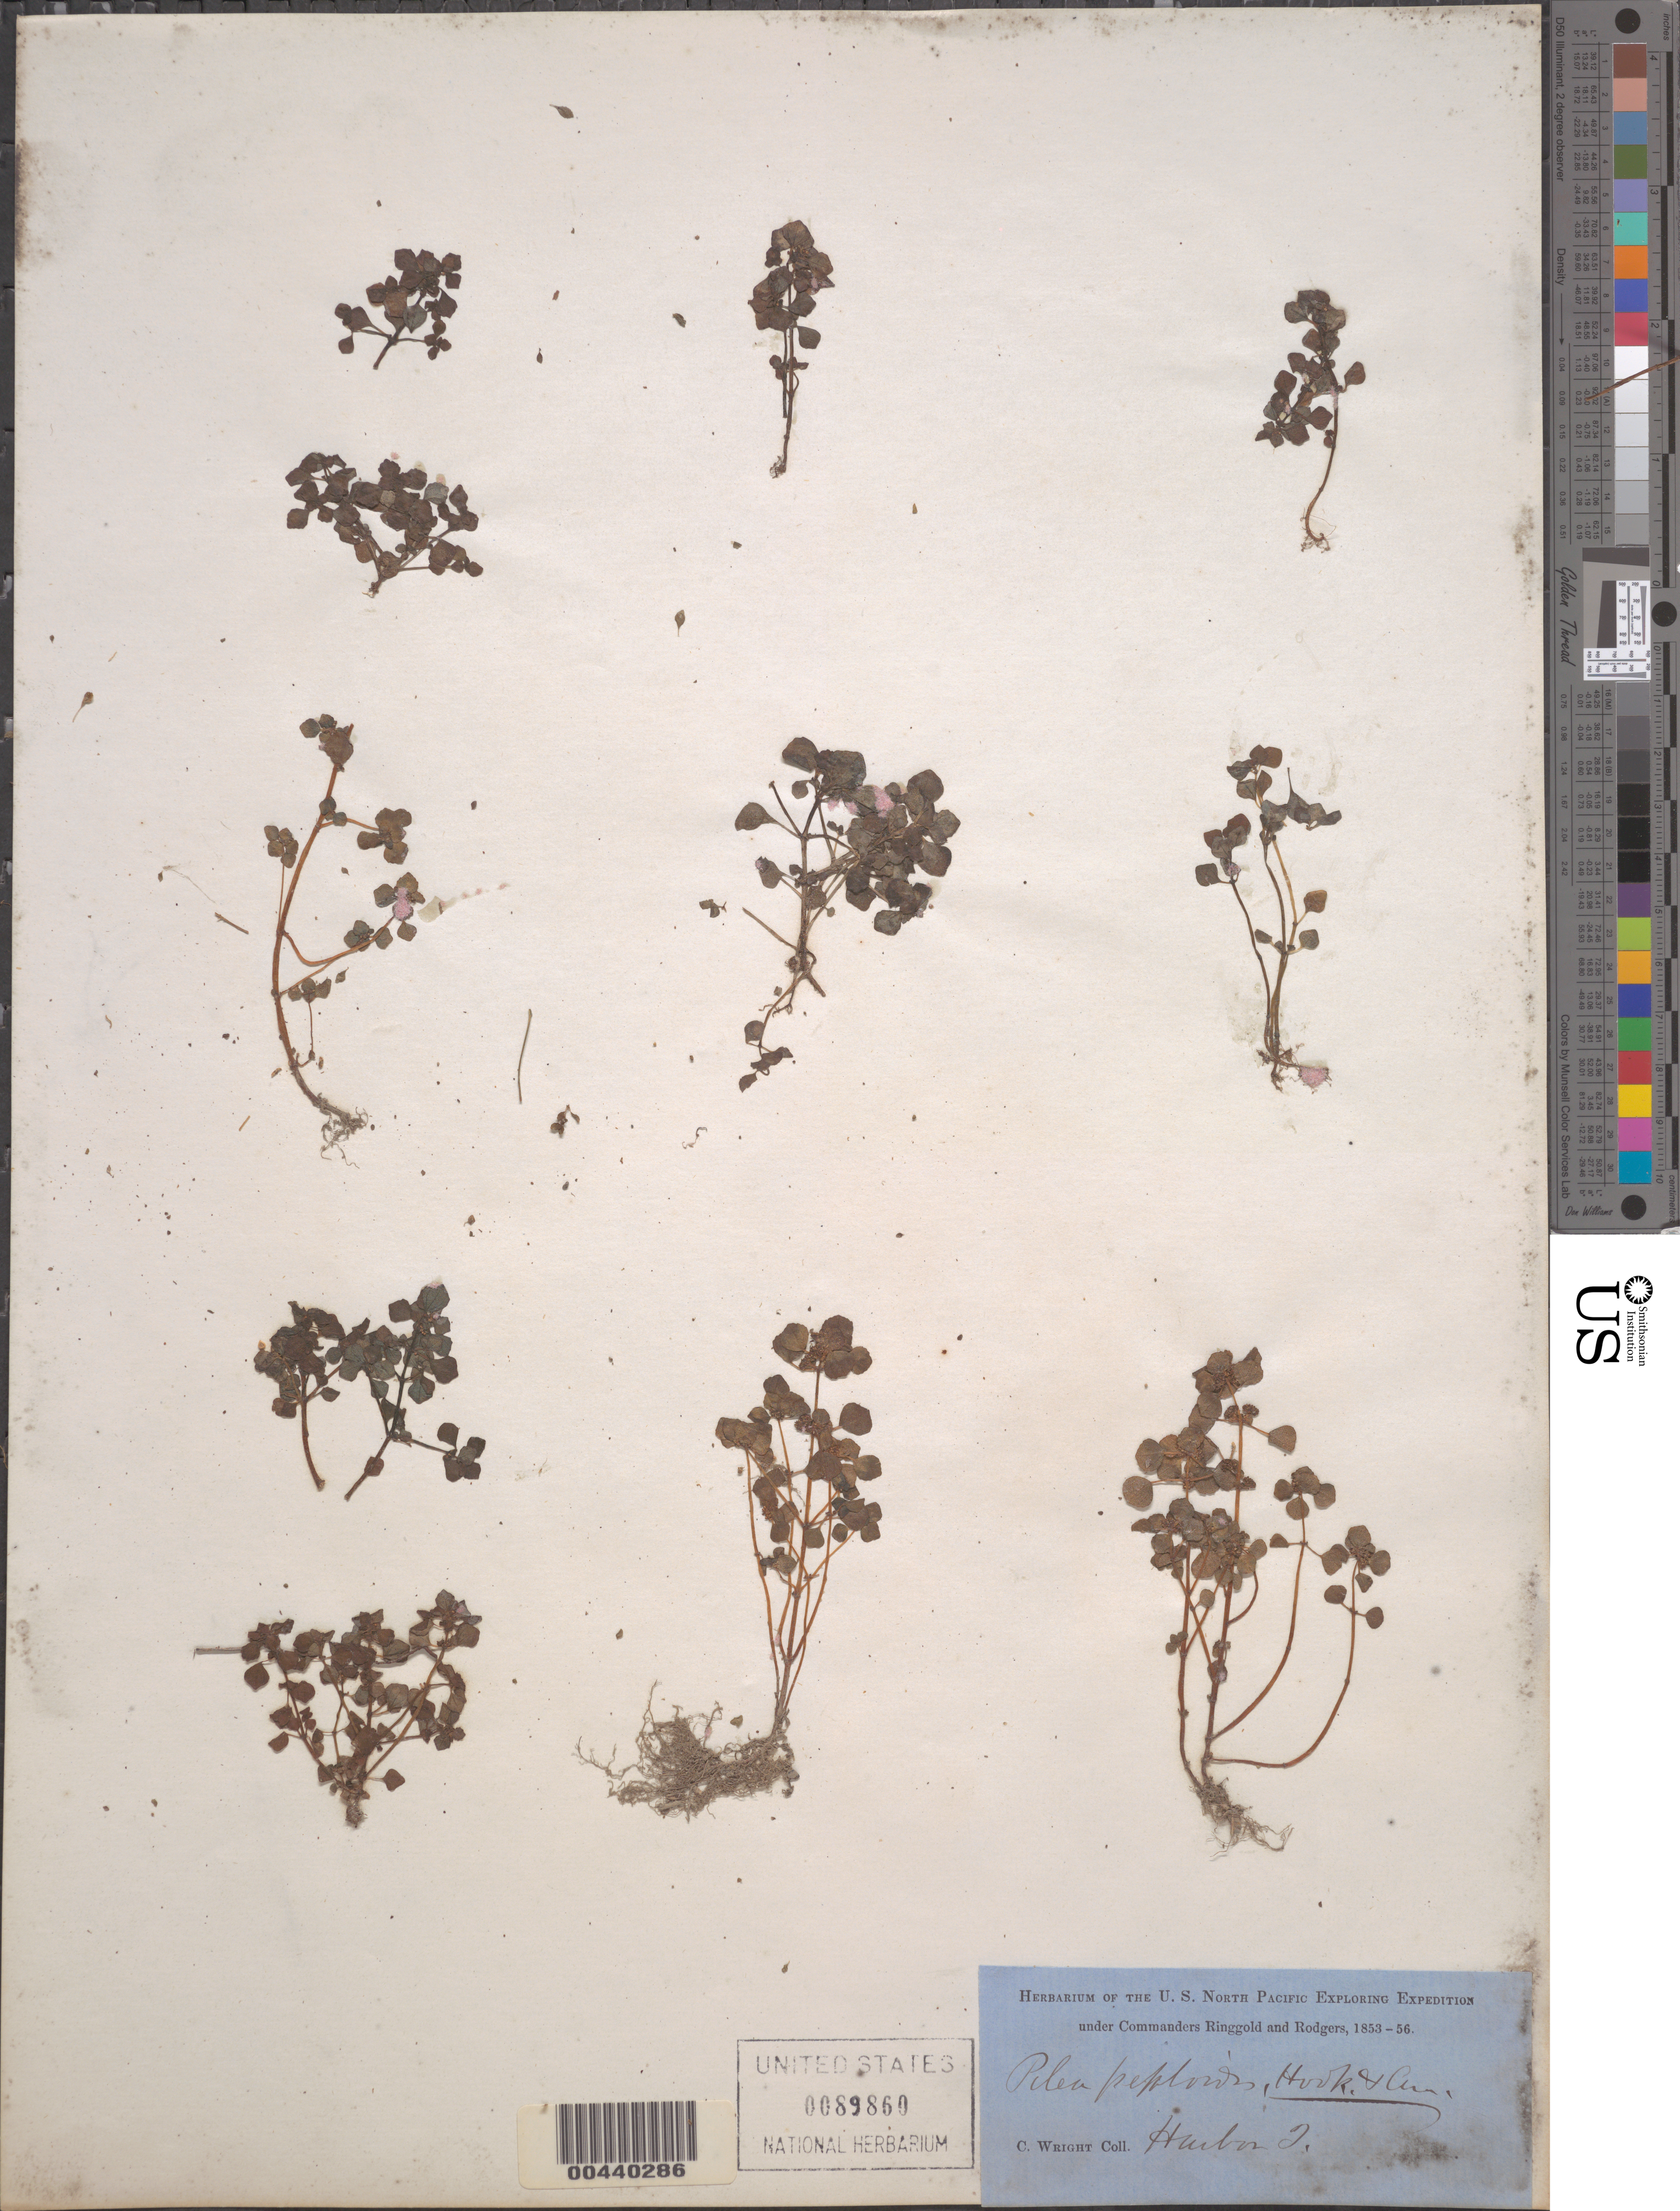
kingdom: Plantae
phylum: Tracheophyta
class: Magnoliopsida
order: Rosales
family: Urticaceae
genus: Pilea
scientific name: Pilea peploides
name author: (Gaudich.) Hook. & Arn.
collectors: C. Wright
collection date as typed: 1853 to -- -- 1856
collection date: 1853/1856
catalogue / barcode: US 89860